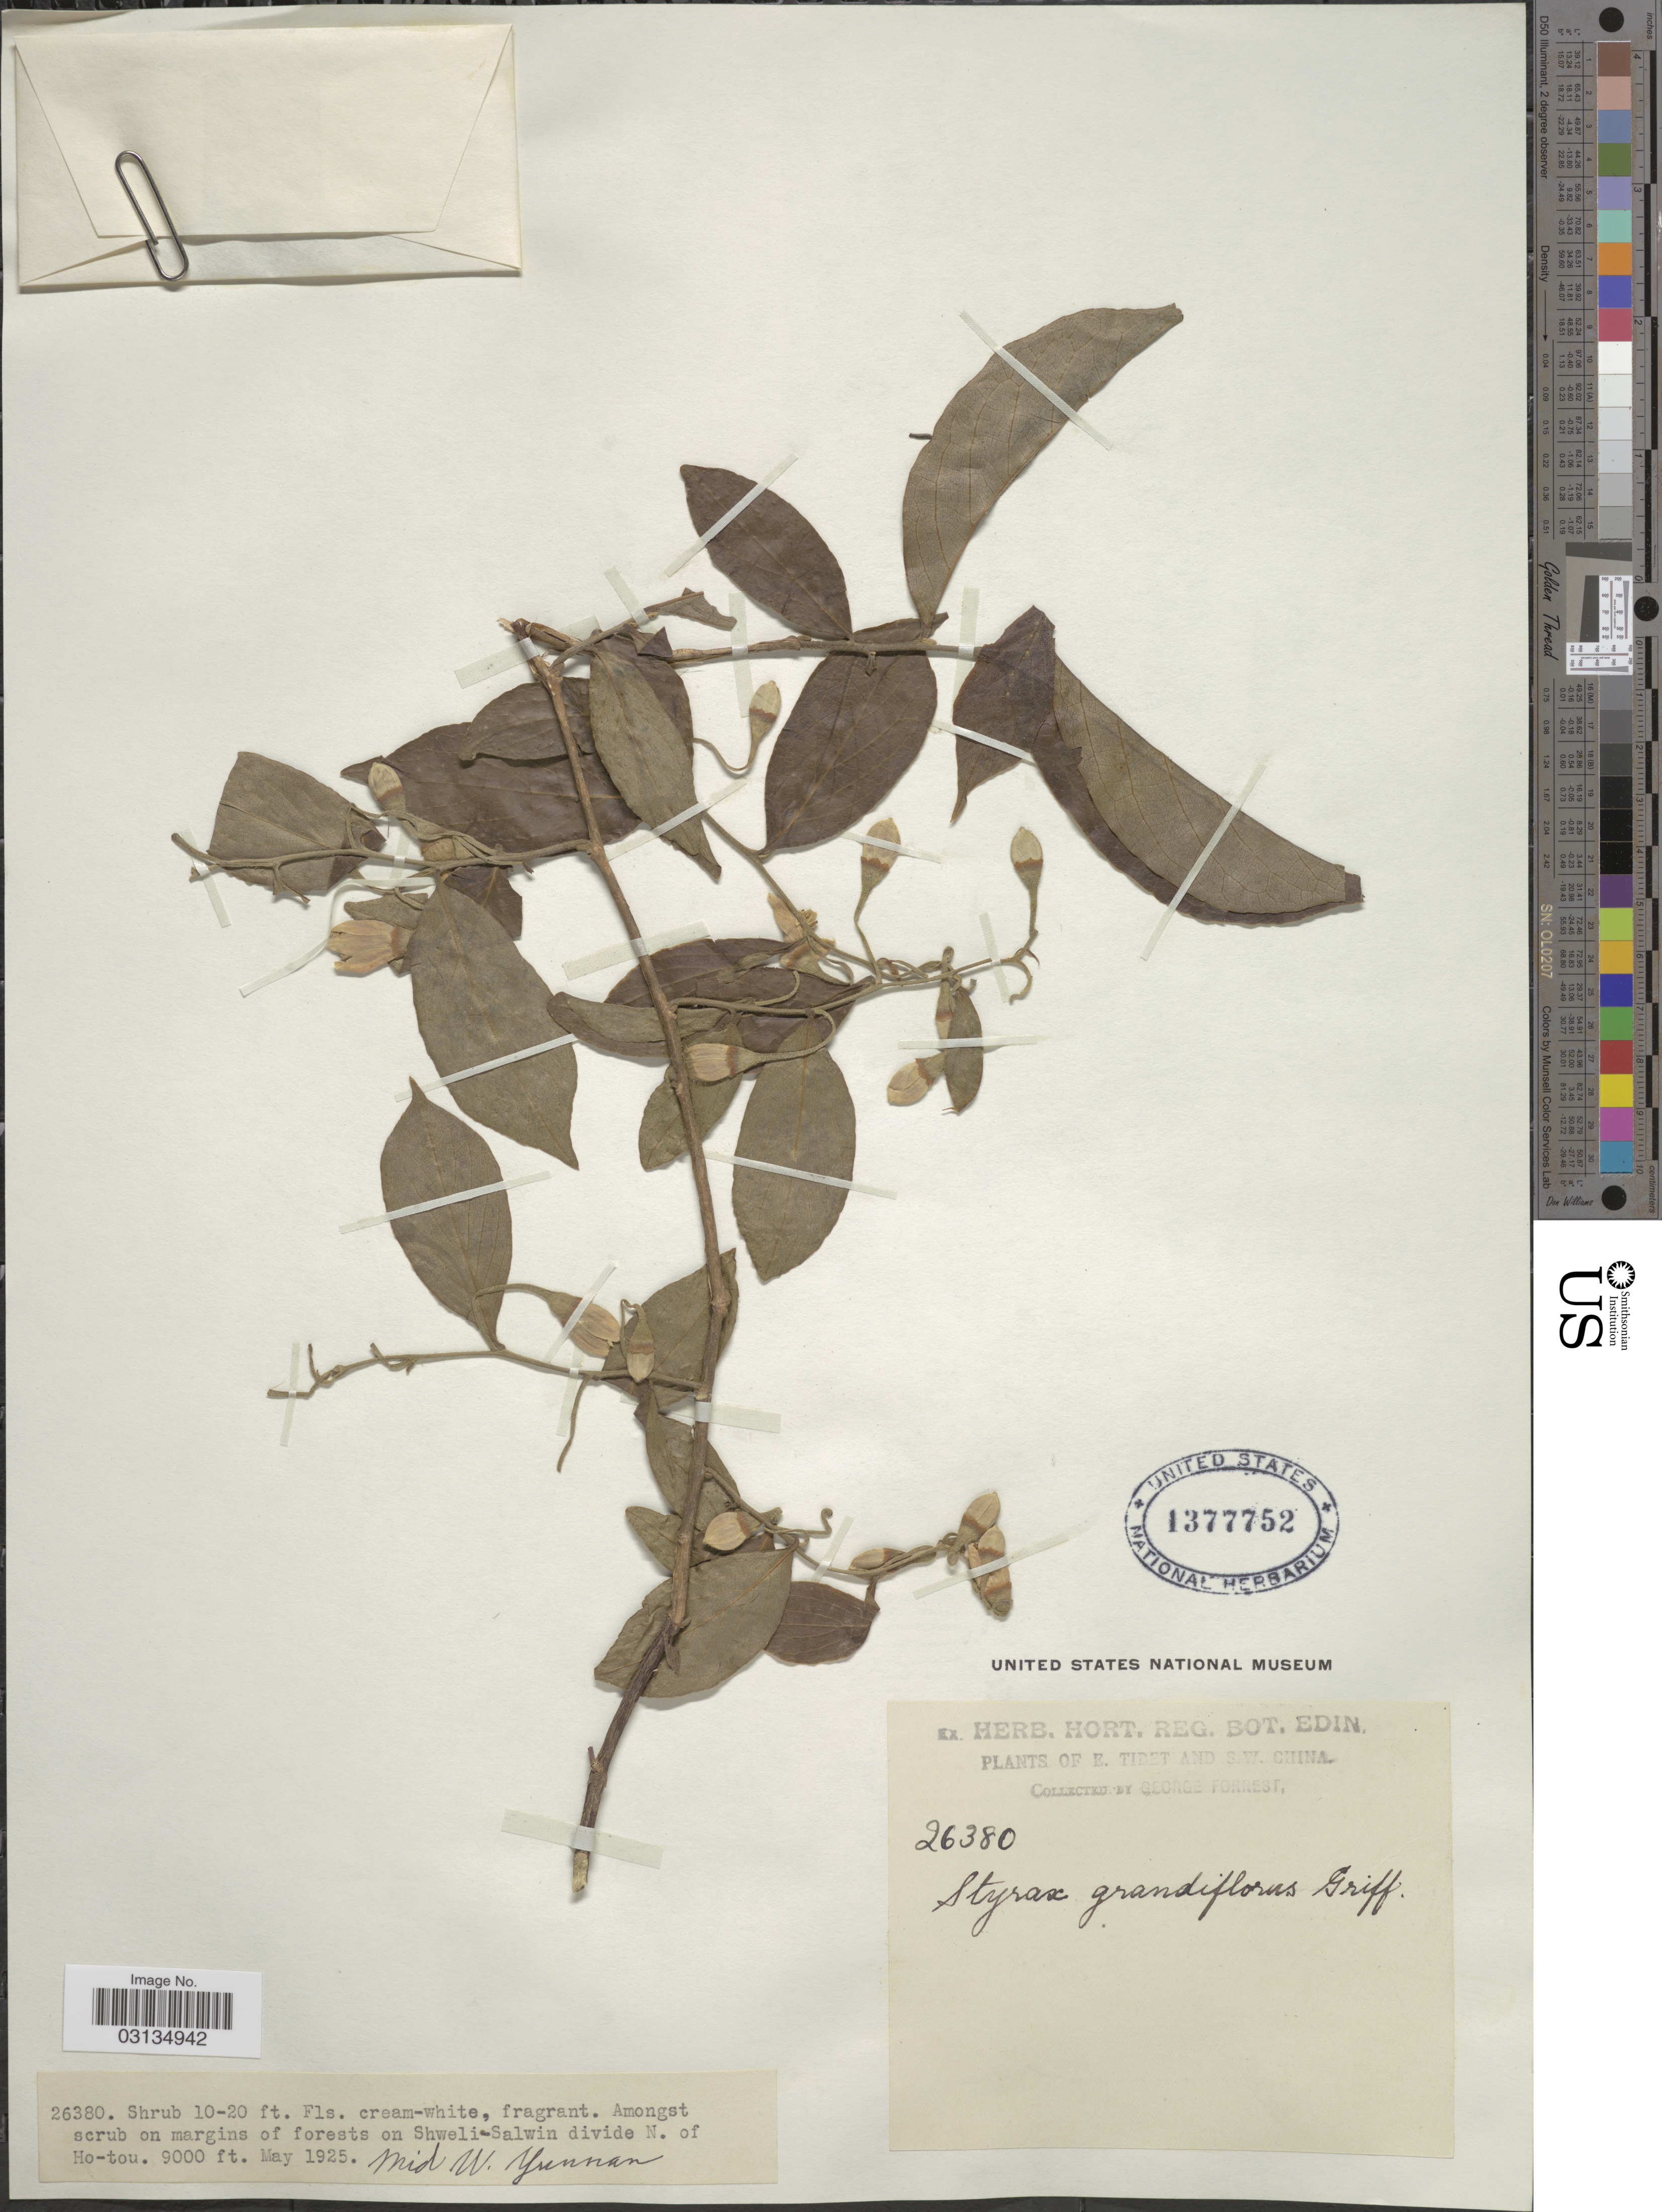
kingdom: Plantae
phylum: Tracheophyta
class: Magnoliopsida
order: Ericales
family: Styracaceae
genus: Styrax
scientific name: Styrax grandiflorus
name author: Griff.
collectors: G. Forrest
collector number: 26380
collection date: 1925-05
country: China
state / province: Yunnan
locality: On Shweli-Salwin divide N. of Ho-tou. Mid W. Yunnan. S. W. China.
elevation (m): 2743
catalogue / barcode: US 1377752